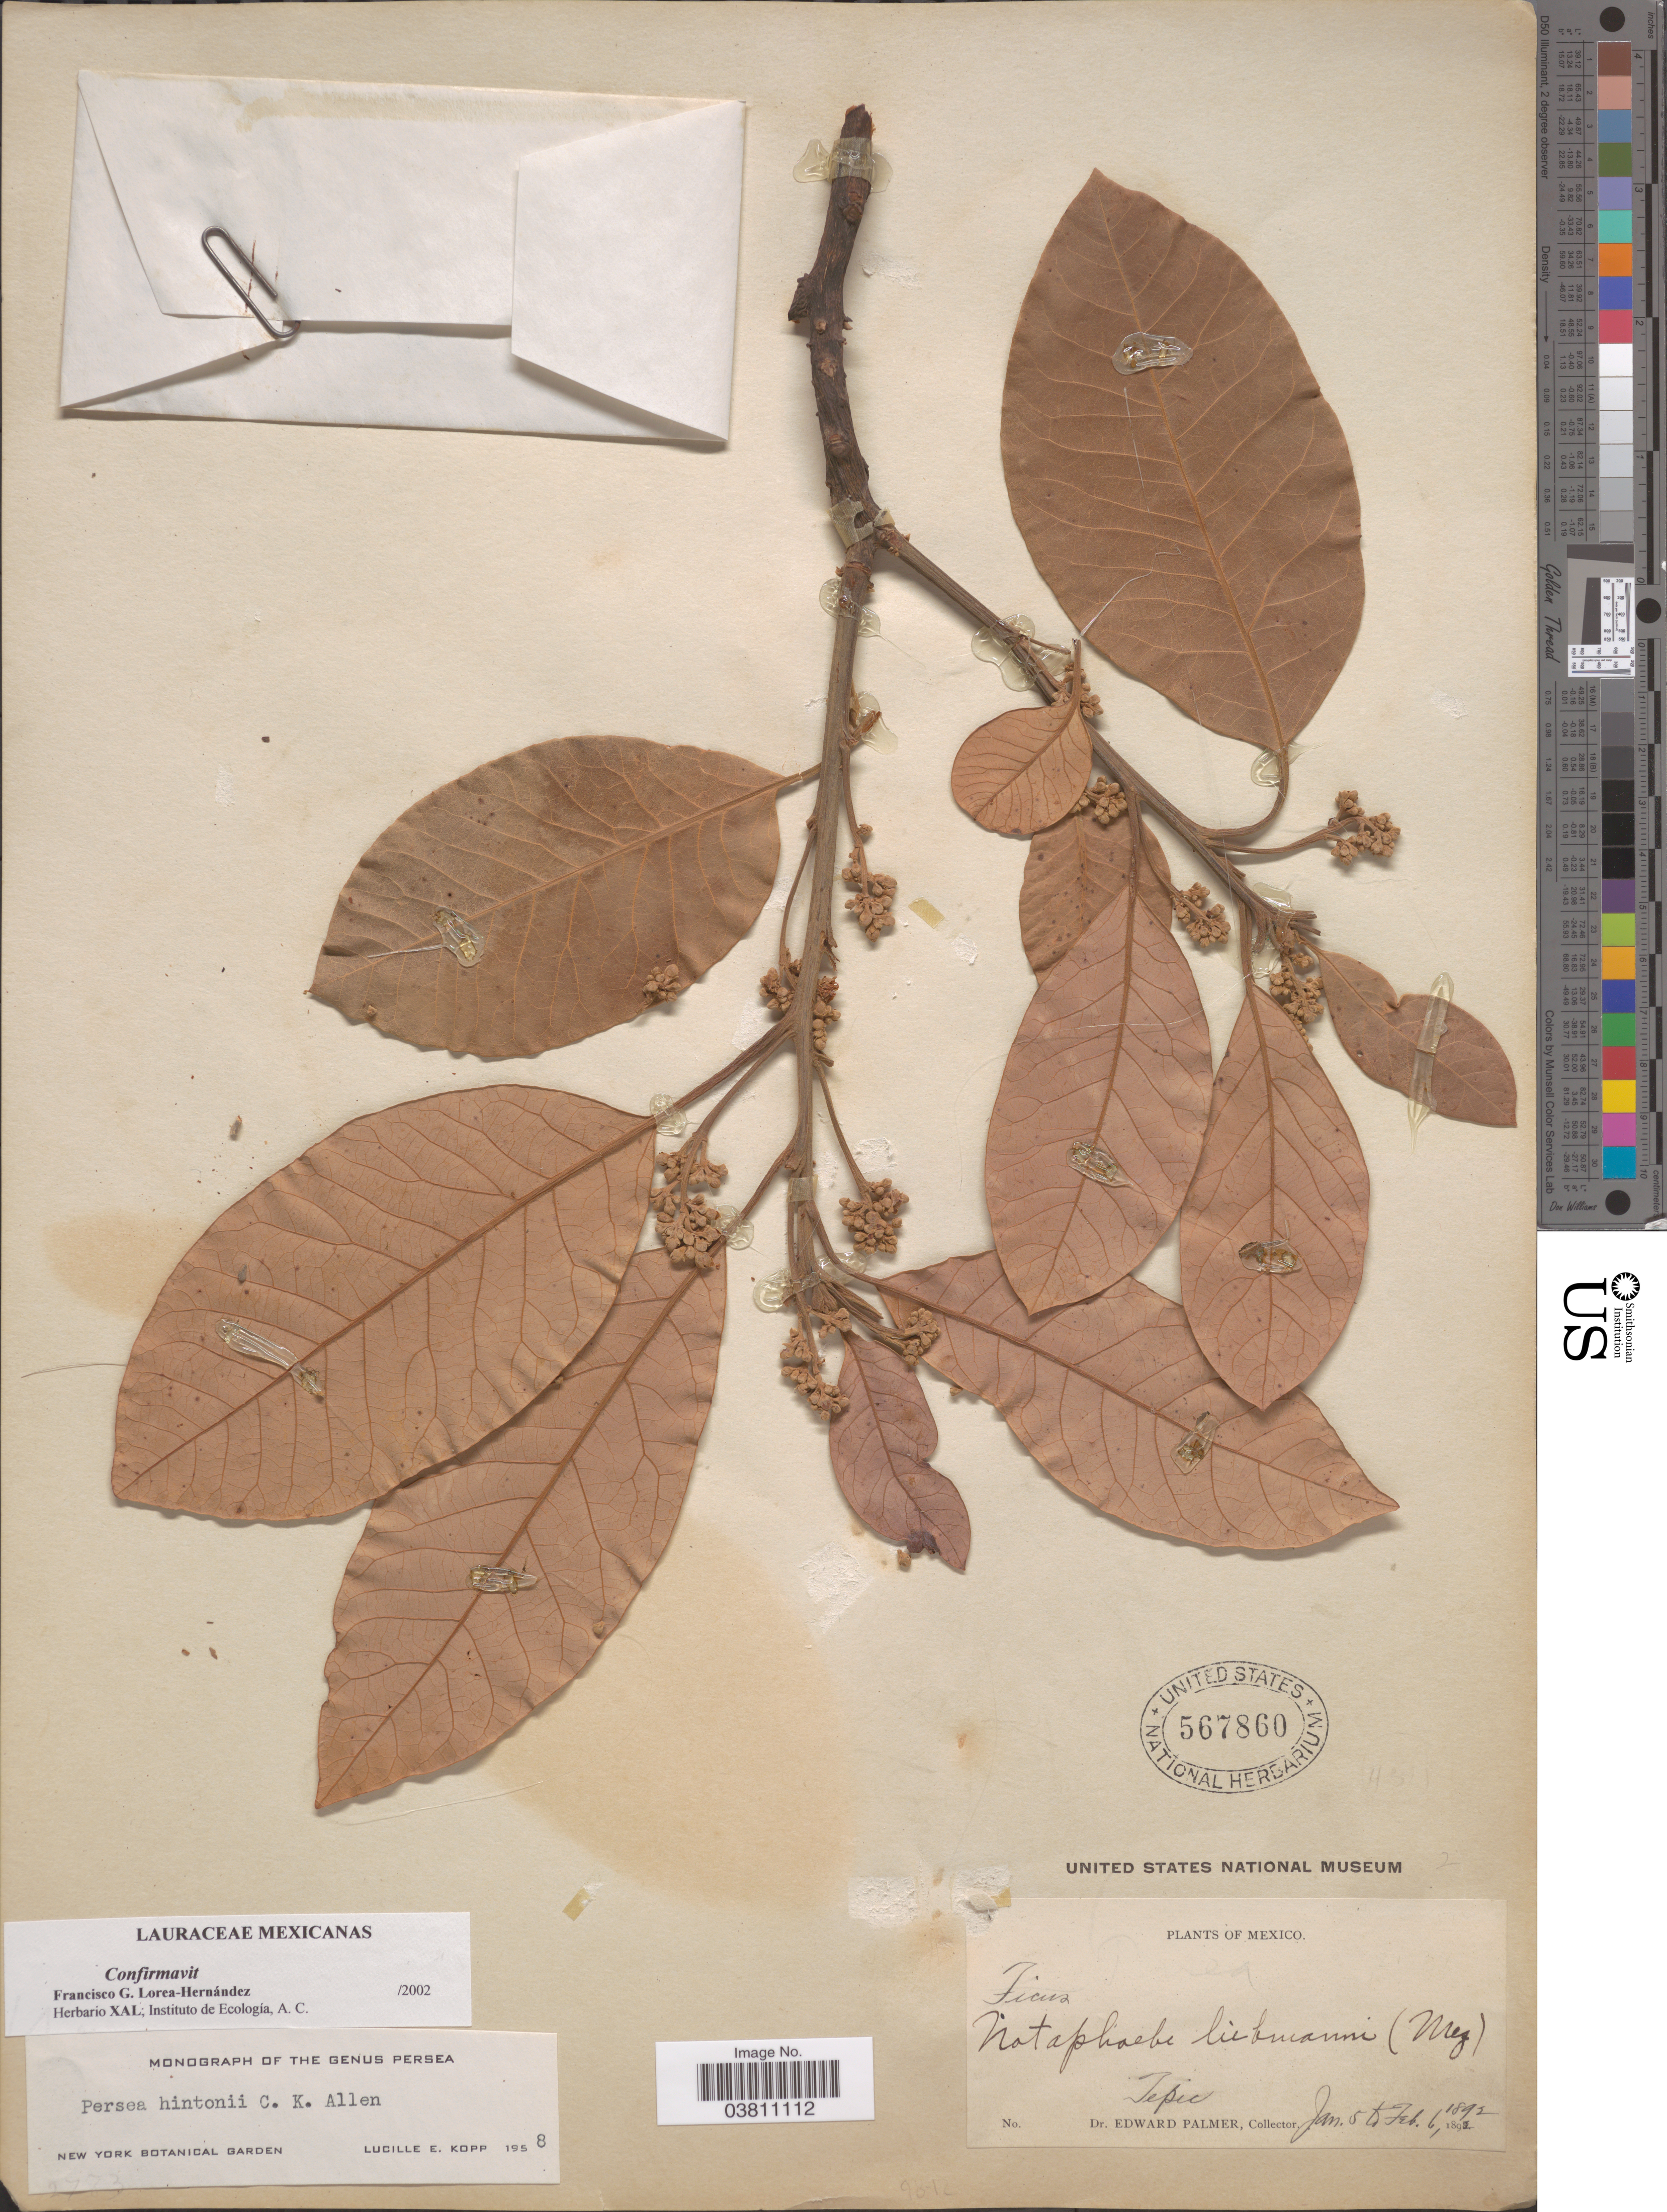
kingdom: Plantae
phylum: Tracheophyta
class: Magnoliopsida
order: Laurales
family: Lauraceae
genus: Persea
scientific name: Persea hintonii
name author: C.K. Allen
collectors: E. Palmer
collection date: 1892-01-05/1892-02-06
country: Mexico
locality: Tepic.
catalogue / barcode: US 567860